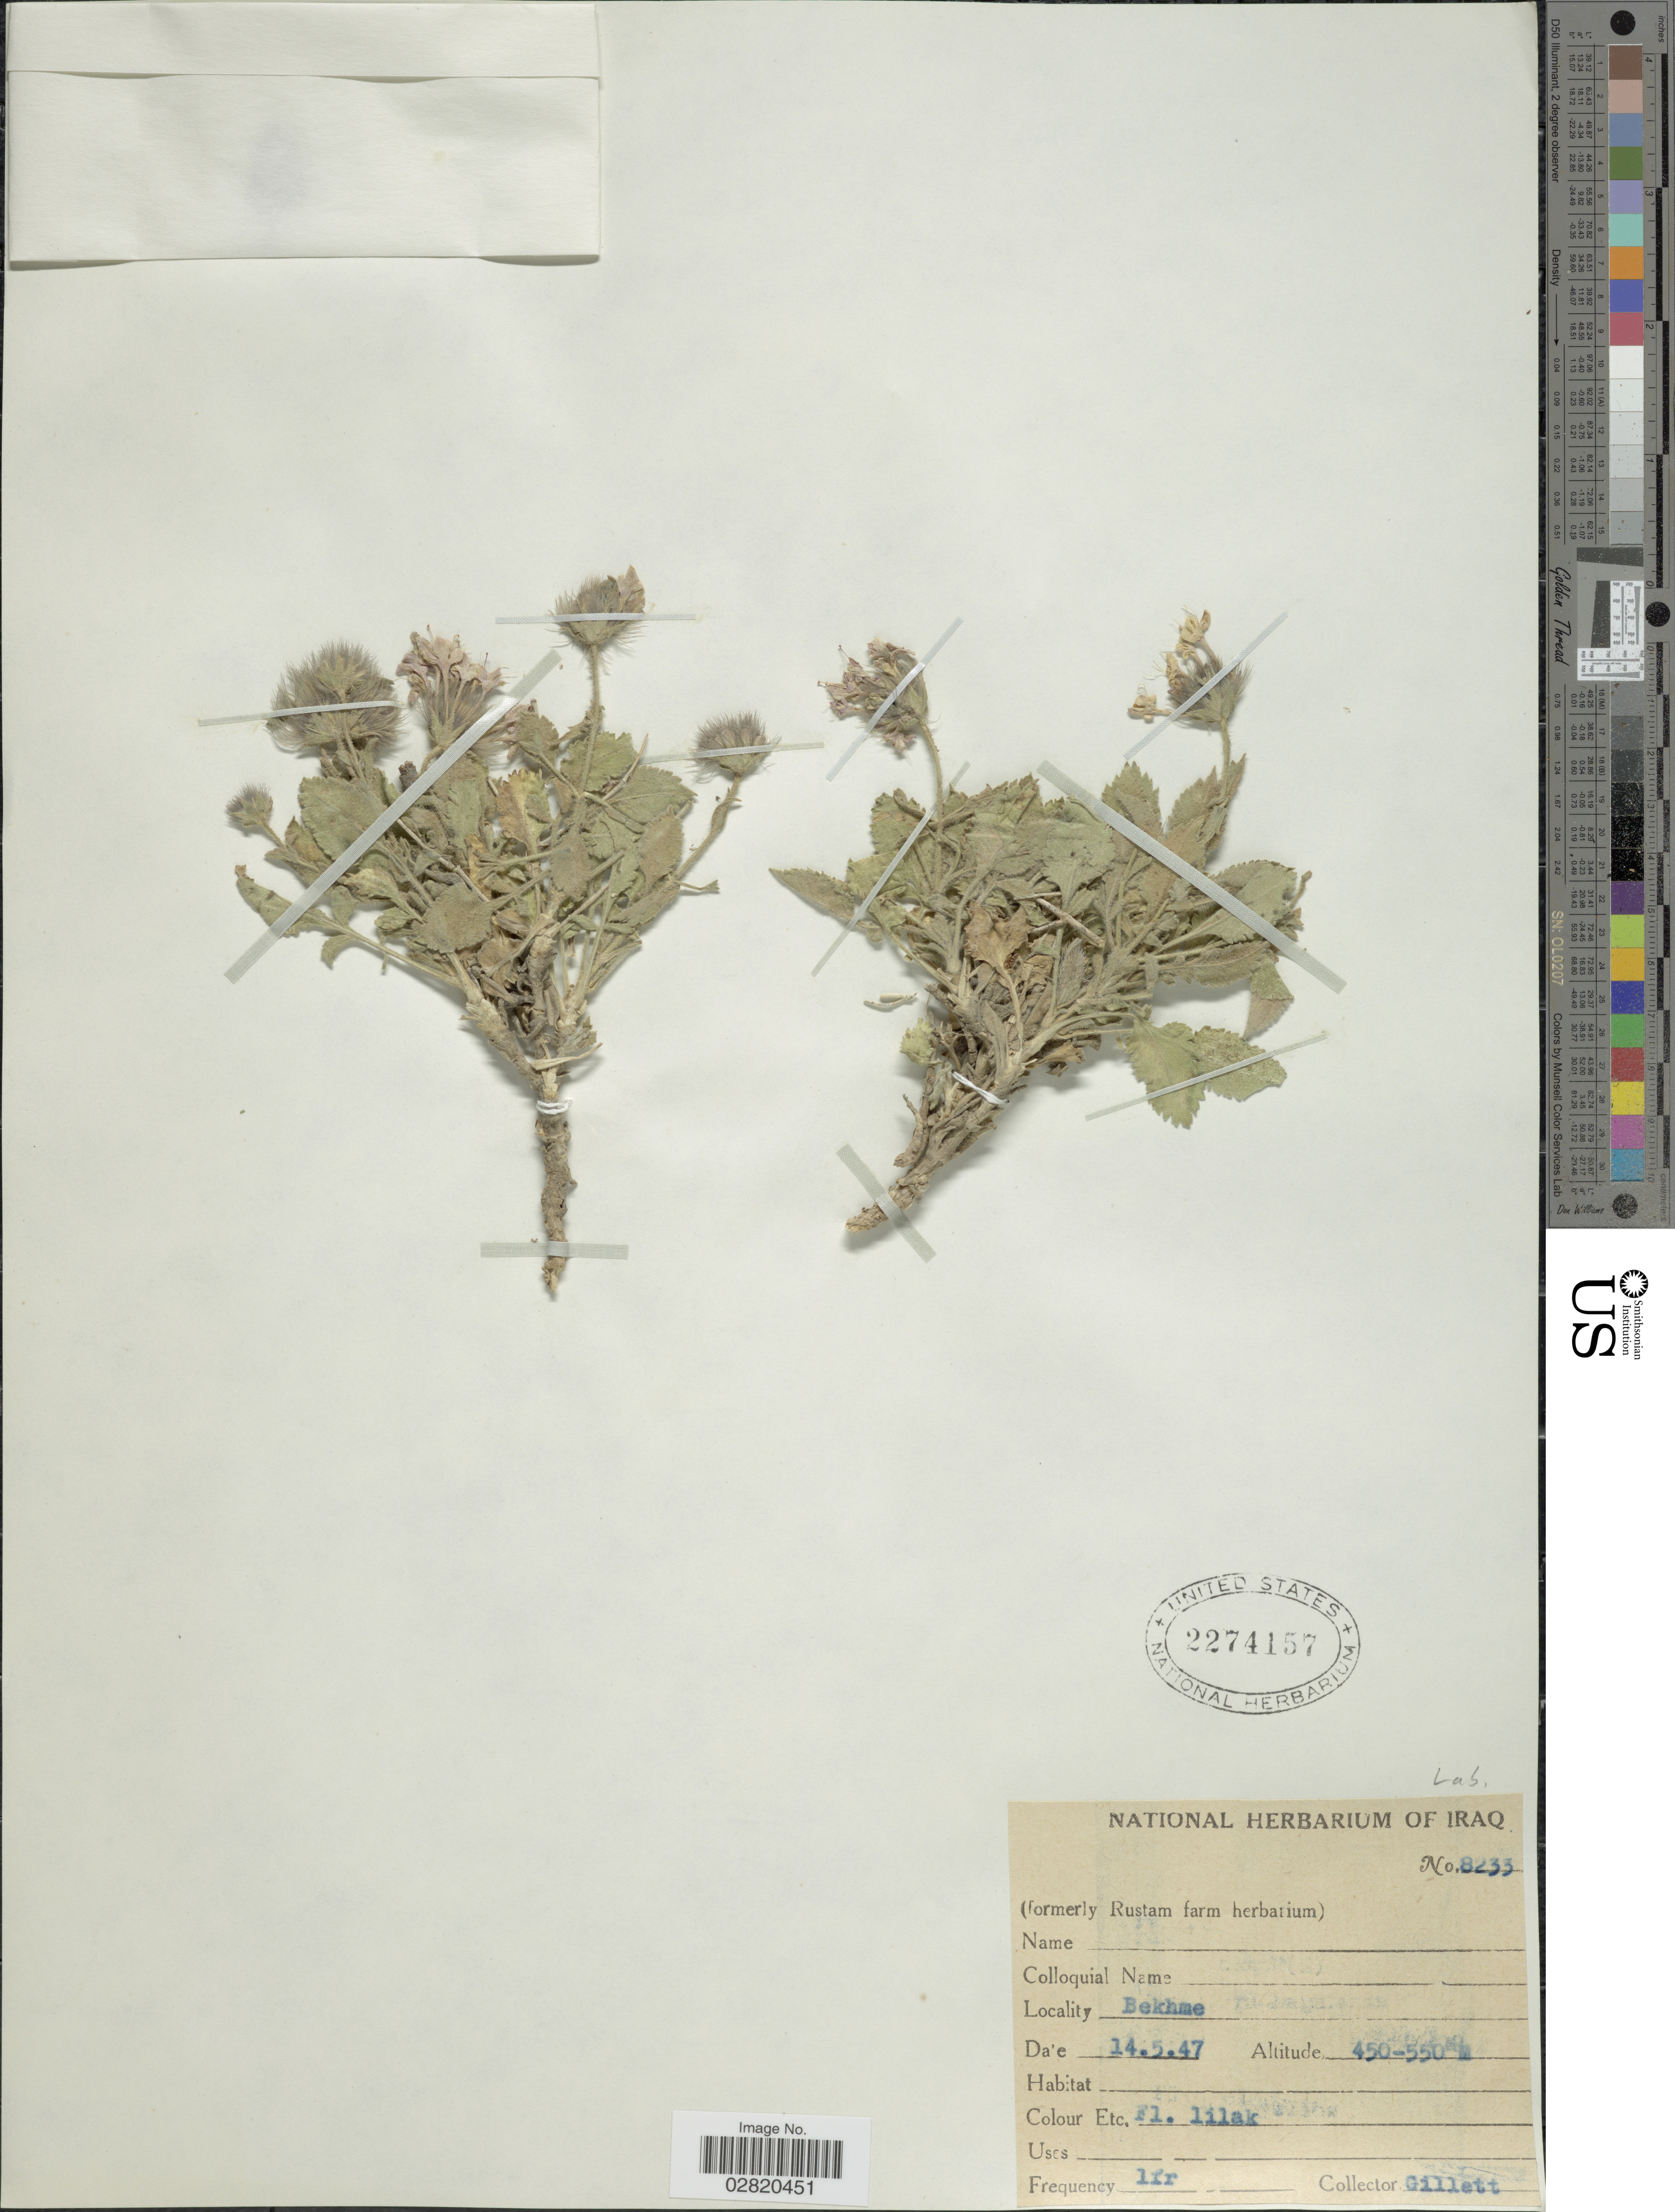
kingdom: Plantae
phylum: Tracheophyta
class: Magnoliopsida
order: Lamiales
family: Lamiaceae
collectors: Gillett, --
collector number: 8233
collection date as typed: Transcribed d/m/y: 14/5/47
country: Iraq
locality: Bekhme.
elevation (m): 450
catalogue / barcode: US 2274157